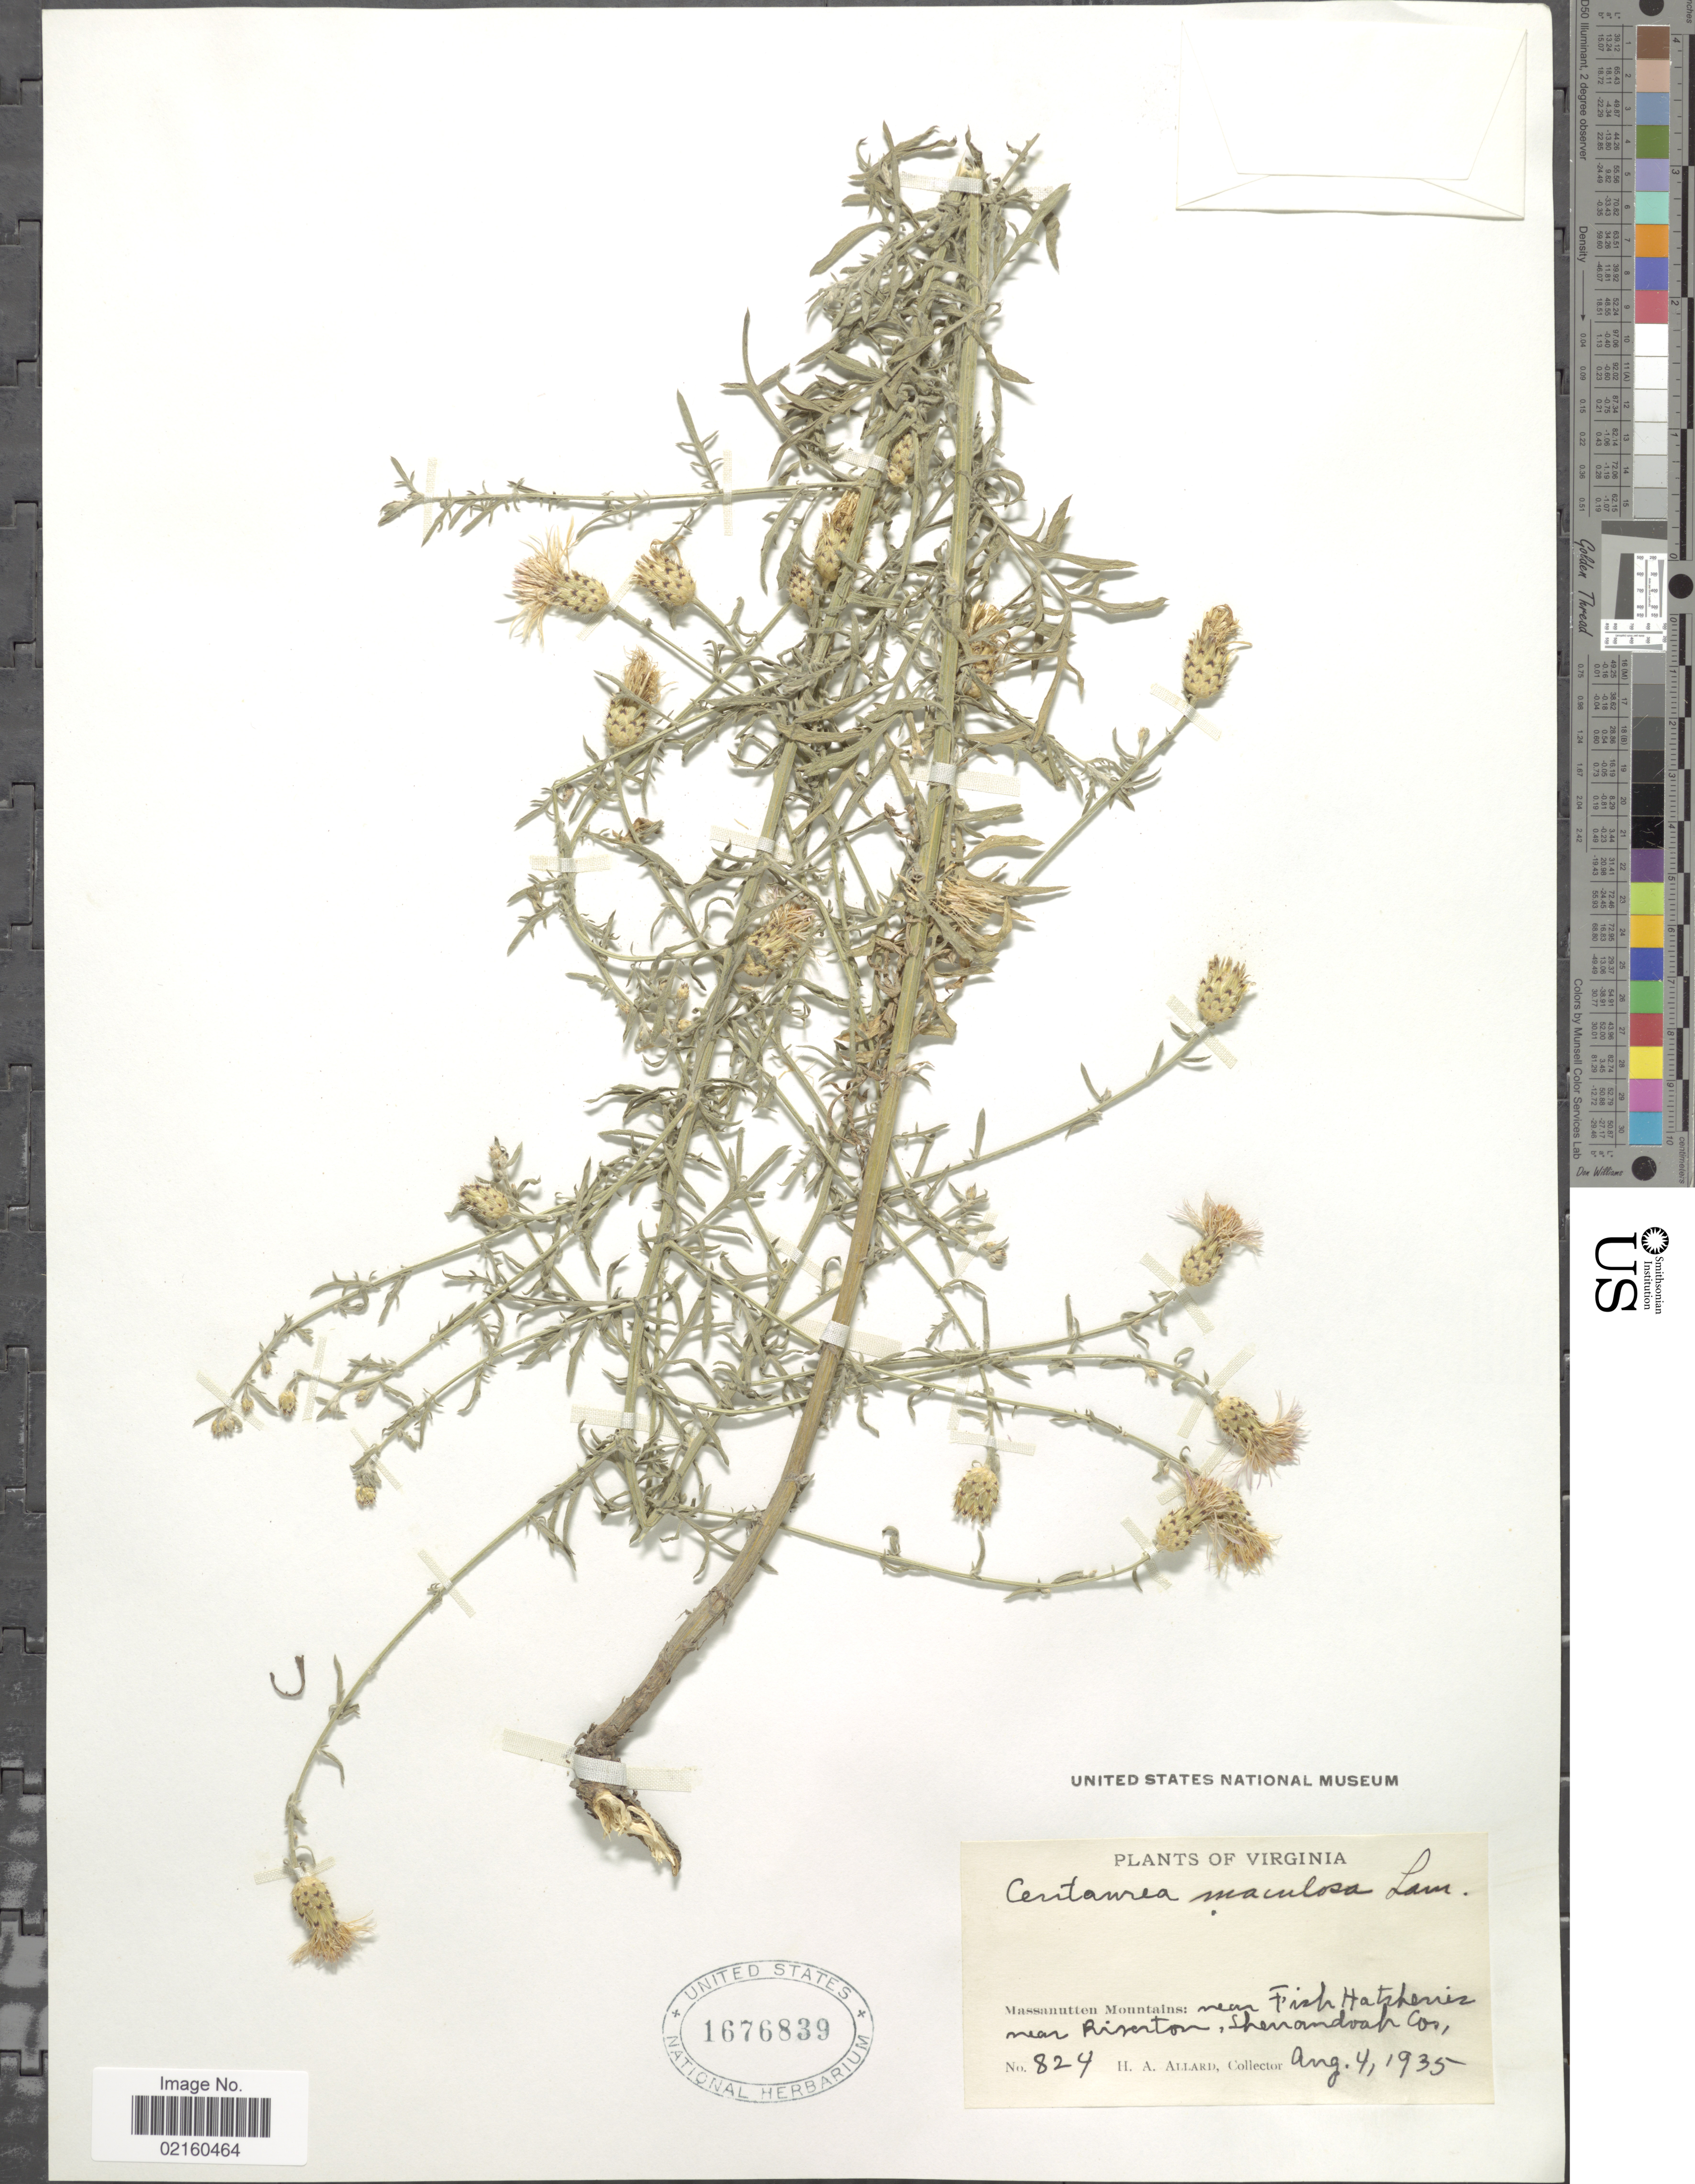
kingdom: Plantae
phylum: Tracheophyta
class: Magnoliopsida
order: Asterales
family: Asteraceae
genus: Centaurea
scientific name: Centaurea stoebe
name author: L.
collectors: H. A. Allard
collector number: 824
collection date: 1935-08-04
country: United States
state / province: Virginia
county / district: Shenandoah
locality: Massanutten Mountains, near Fish Hatcheries near Riverton, Shenandoah Co.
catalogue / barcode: US 1676839